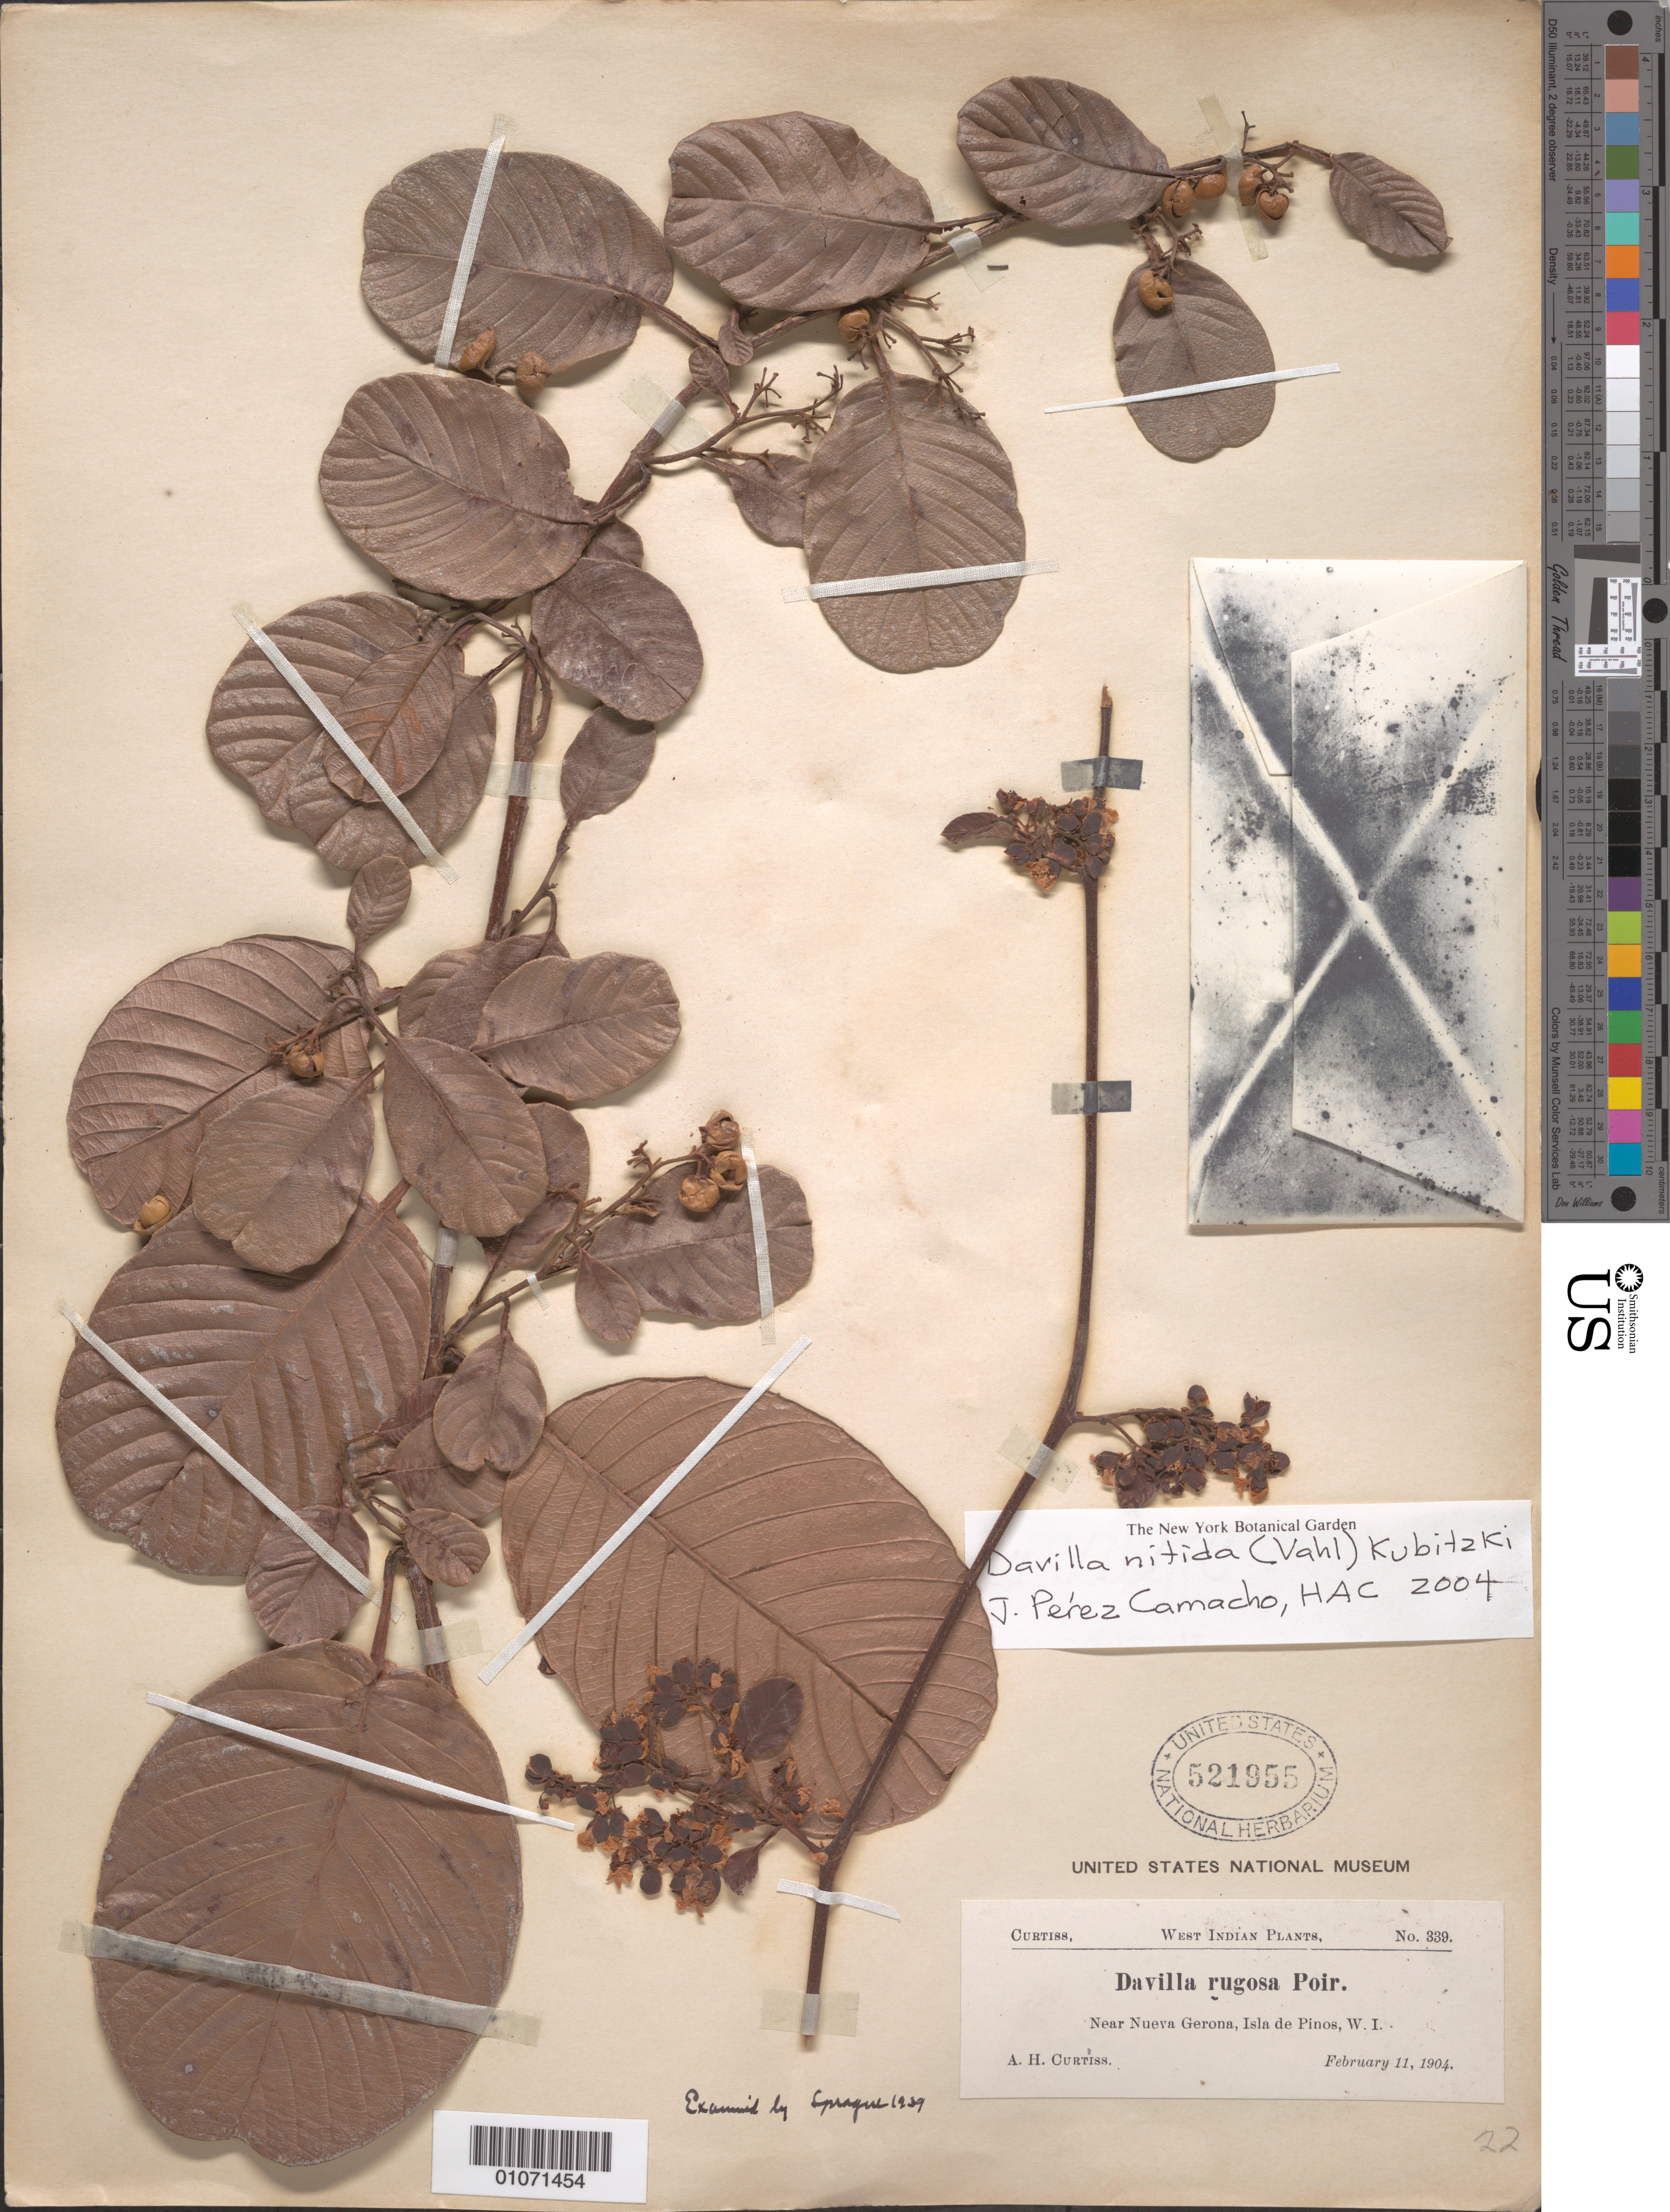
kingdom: Plantae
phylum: Tracheophyta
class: Magnoliopsida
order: Dilleniales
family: Dilleniaceae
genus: Davilla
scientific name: Davilla nitida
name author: (Vahl) Kubitzki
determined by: Peréz-Camacho, J.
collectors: A. H. Curtiss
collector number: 339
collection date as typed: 11 Feb 1904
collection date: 1904-02-11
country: Cuba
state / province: Isla de La Juventud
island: Isla de la Juventud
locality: Nueva Gerona, near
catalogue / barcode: US 521955